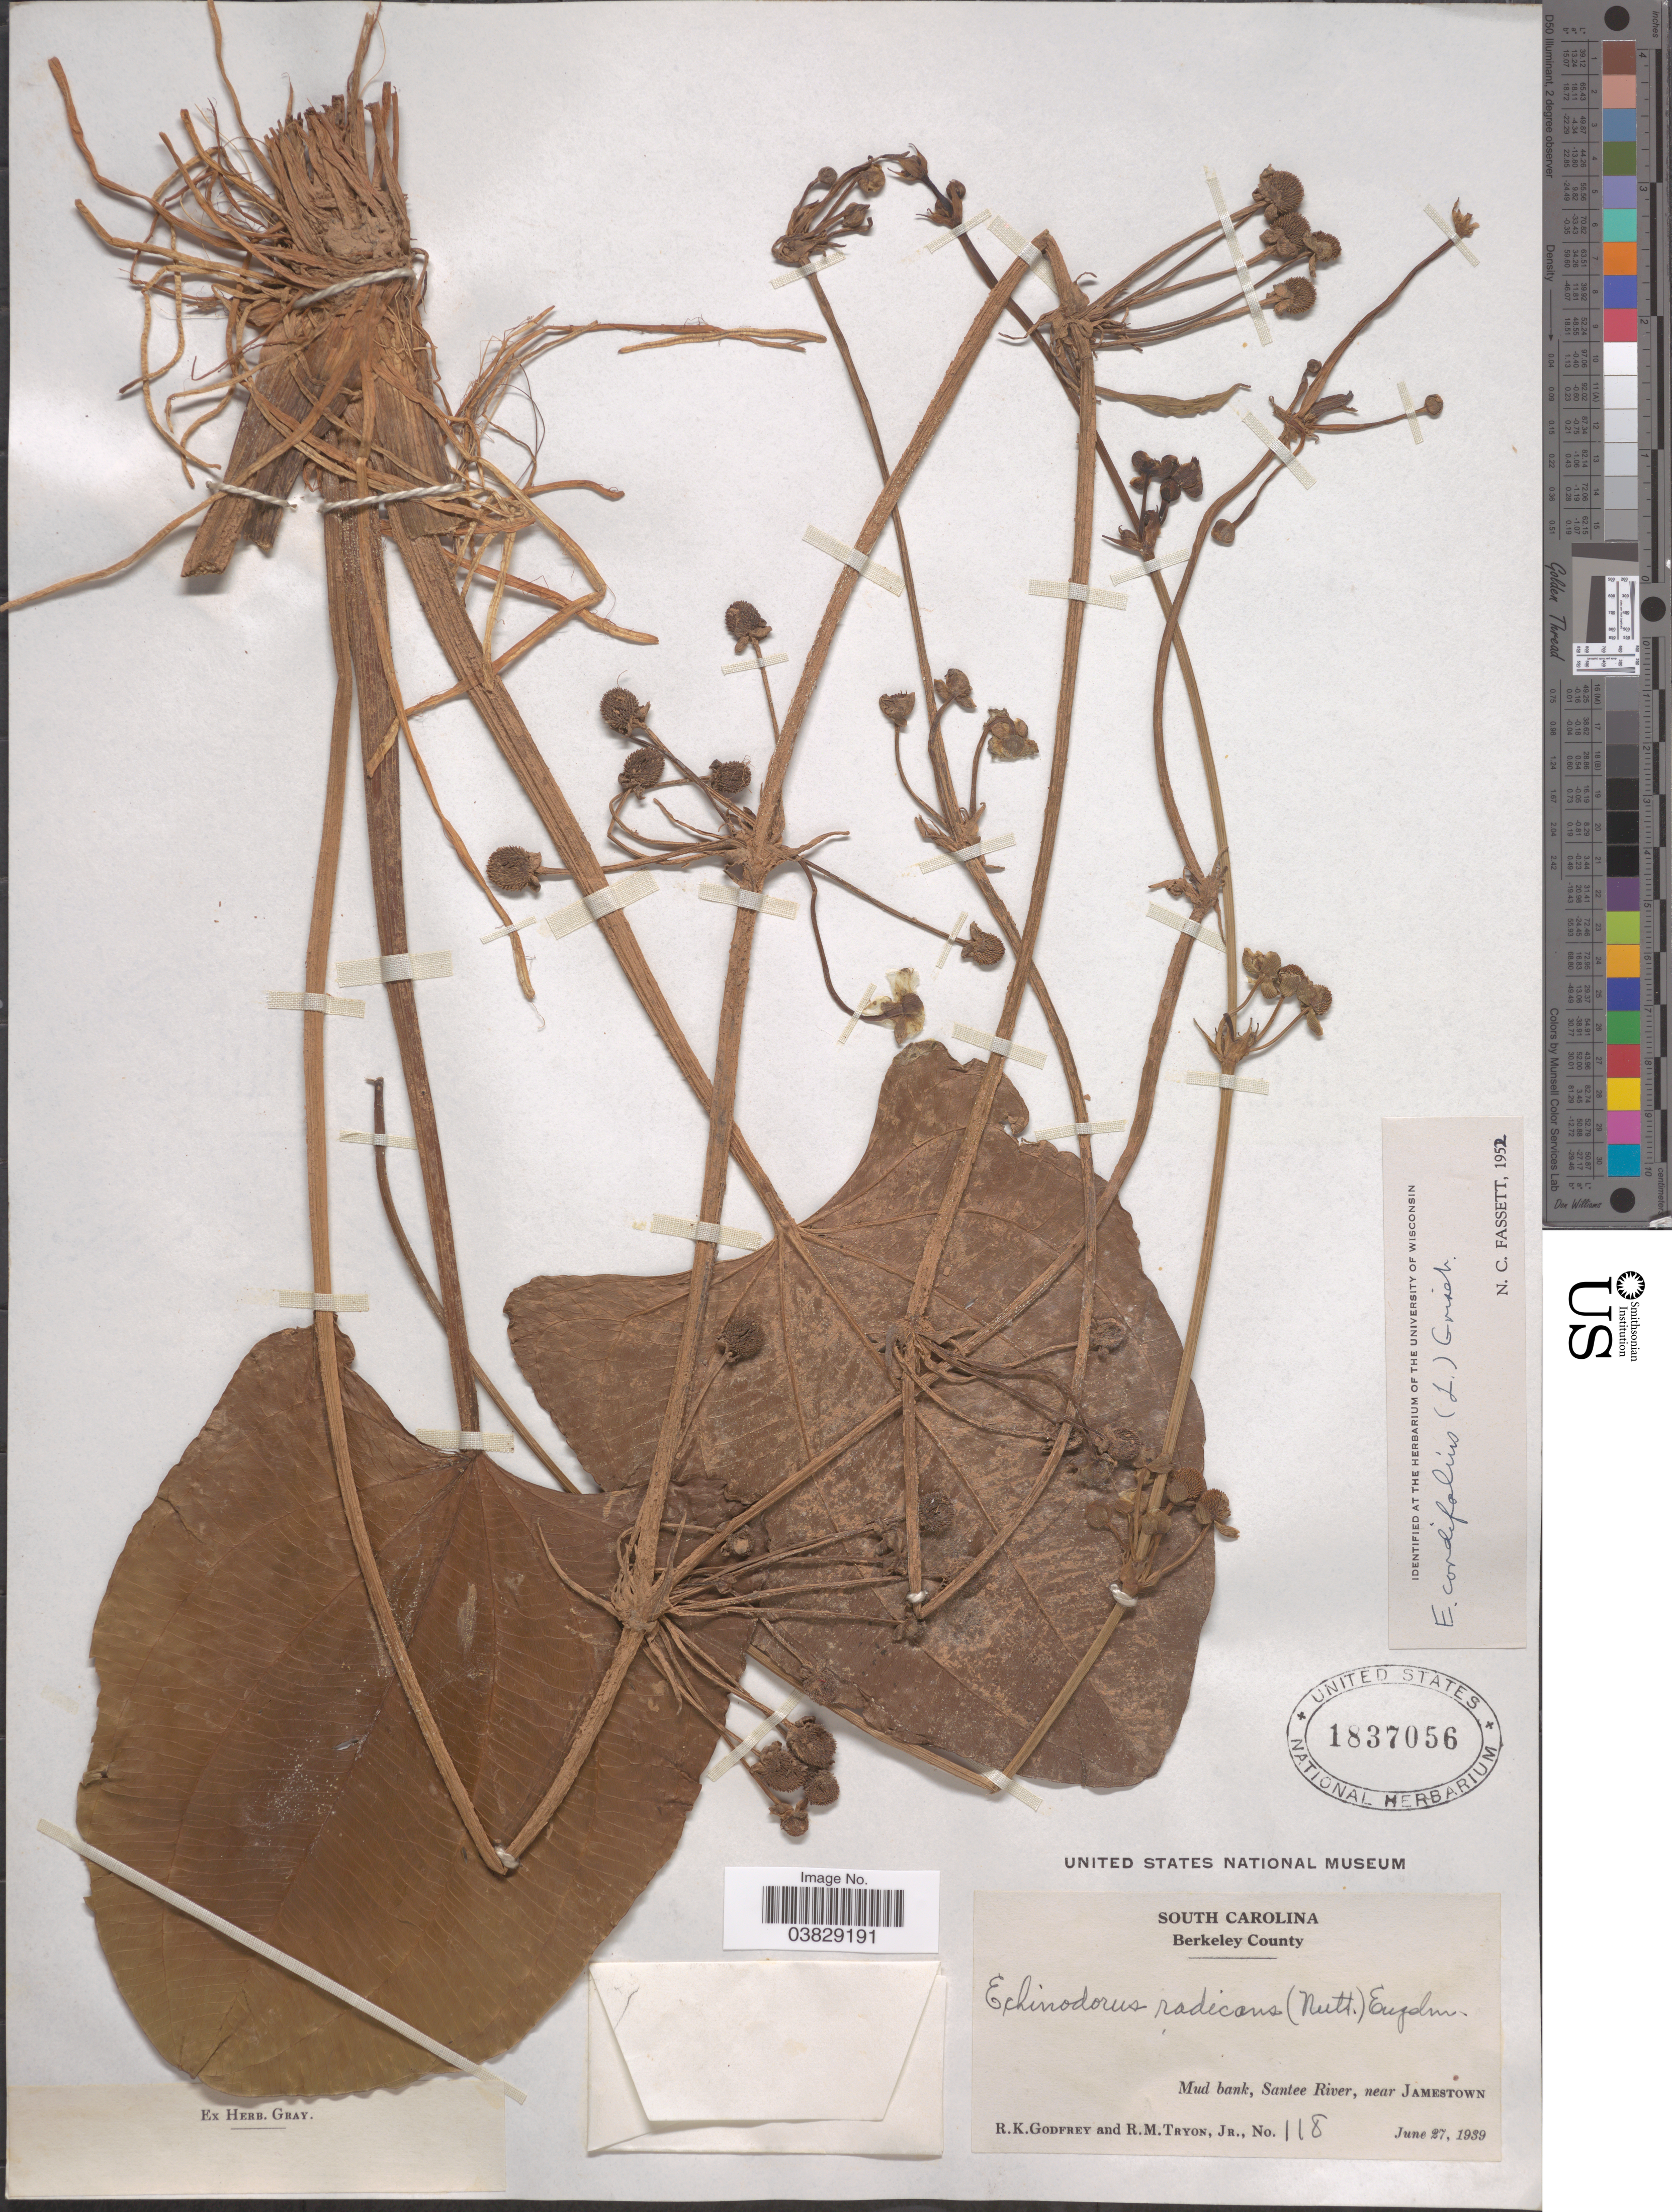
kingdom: Plantae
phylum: Tracheophyta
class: Liliopsida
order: Alismatales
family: Alismataceae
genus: Echinodorus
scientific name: Echinodorus cordifolius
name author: (L.) Griseb.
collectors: R. K. Godfrey & R. Tryon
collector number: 118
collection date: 1939-06-27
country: United States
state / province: South Carolina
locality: Berkeley County. Mud bank, Santee River, near Jamestown.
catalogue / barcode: US 1837056